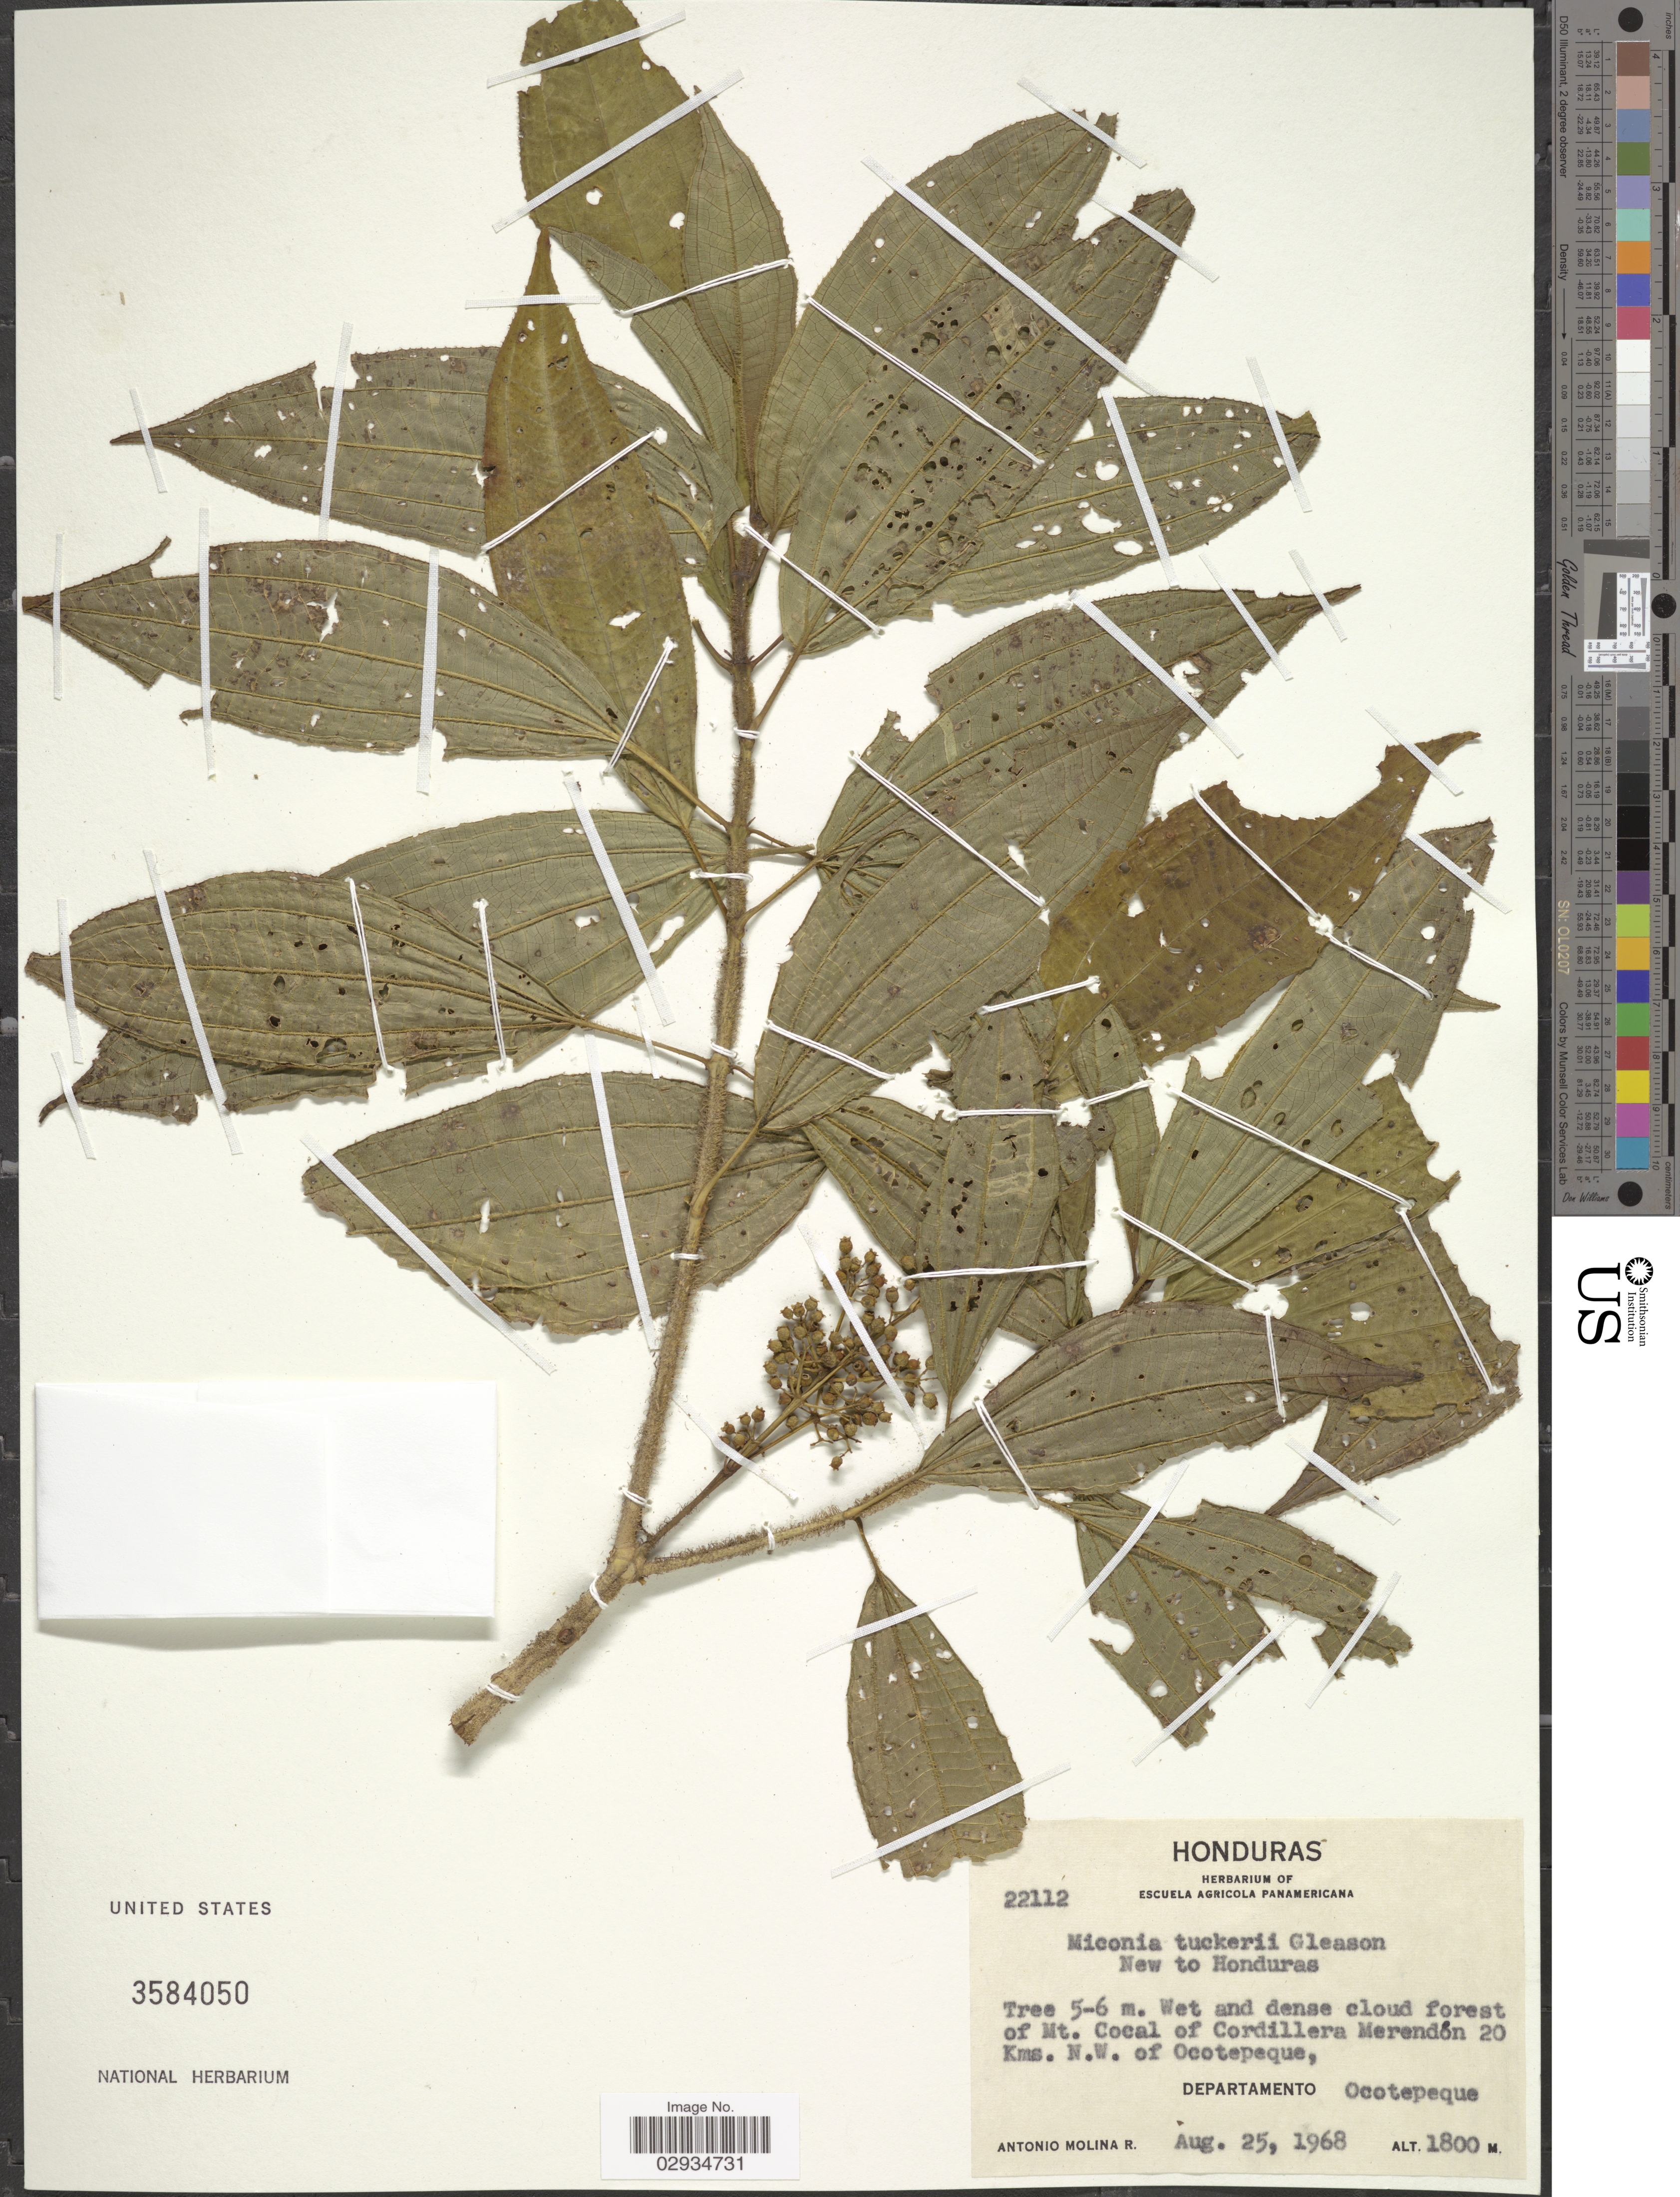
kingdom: Plantae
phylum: Tracheophyta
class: Magnoliopsida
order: Myrtales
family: Melastomataceae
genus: Miconia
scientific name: Miconia tuckeri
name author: Gleason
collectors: A. Molina R.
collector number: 22112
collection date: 1968-08-25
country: Honduras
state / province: Ocotepeque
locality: Wet and dense cloud forest of Mt. Cocal of Cordillera Merendón 20 Kms. N.W. of Ocotepeque, Departamento Ocotepeque.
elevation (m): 1800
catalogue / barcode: US 3584050